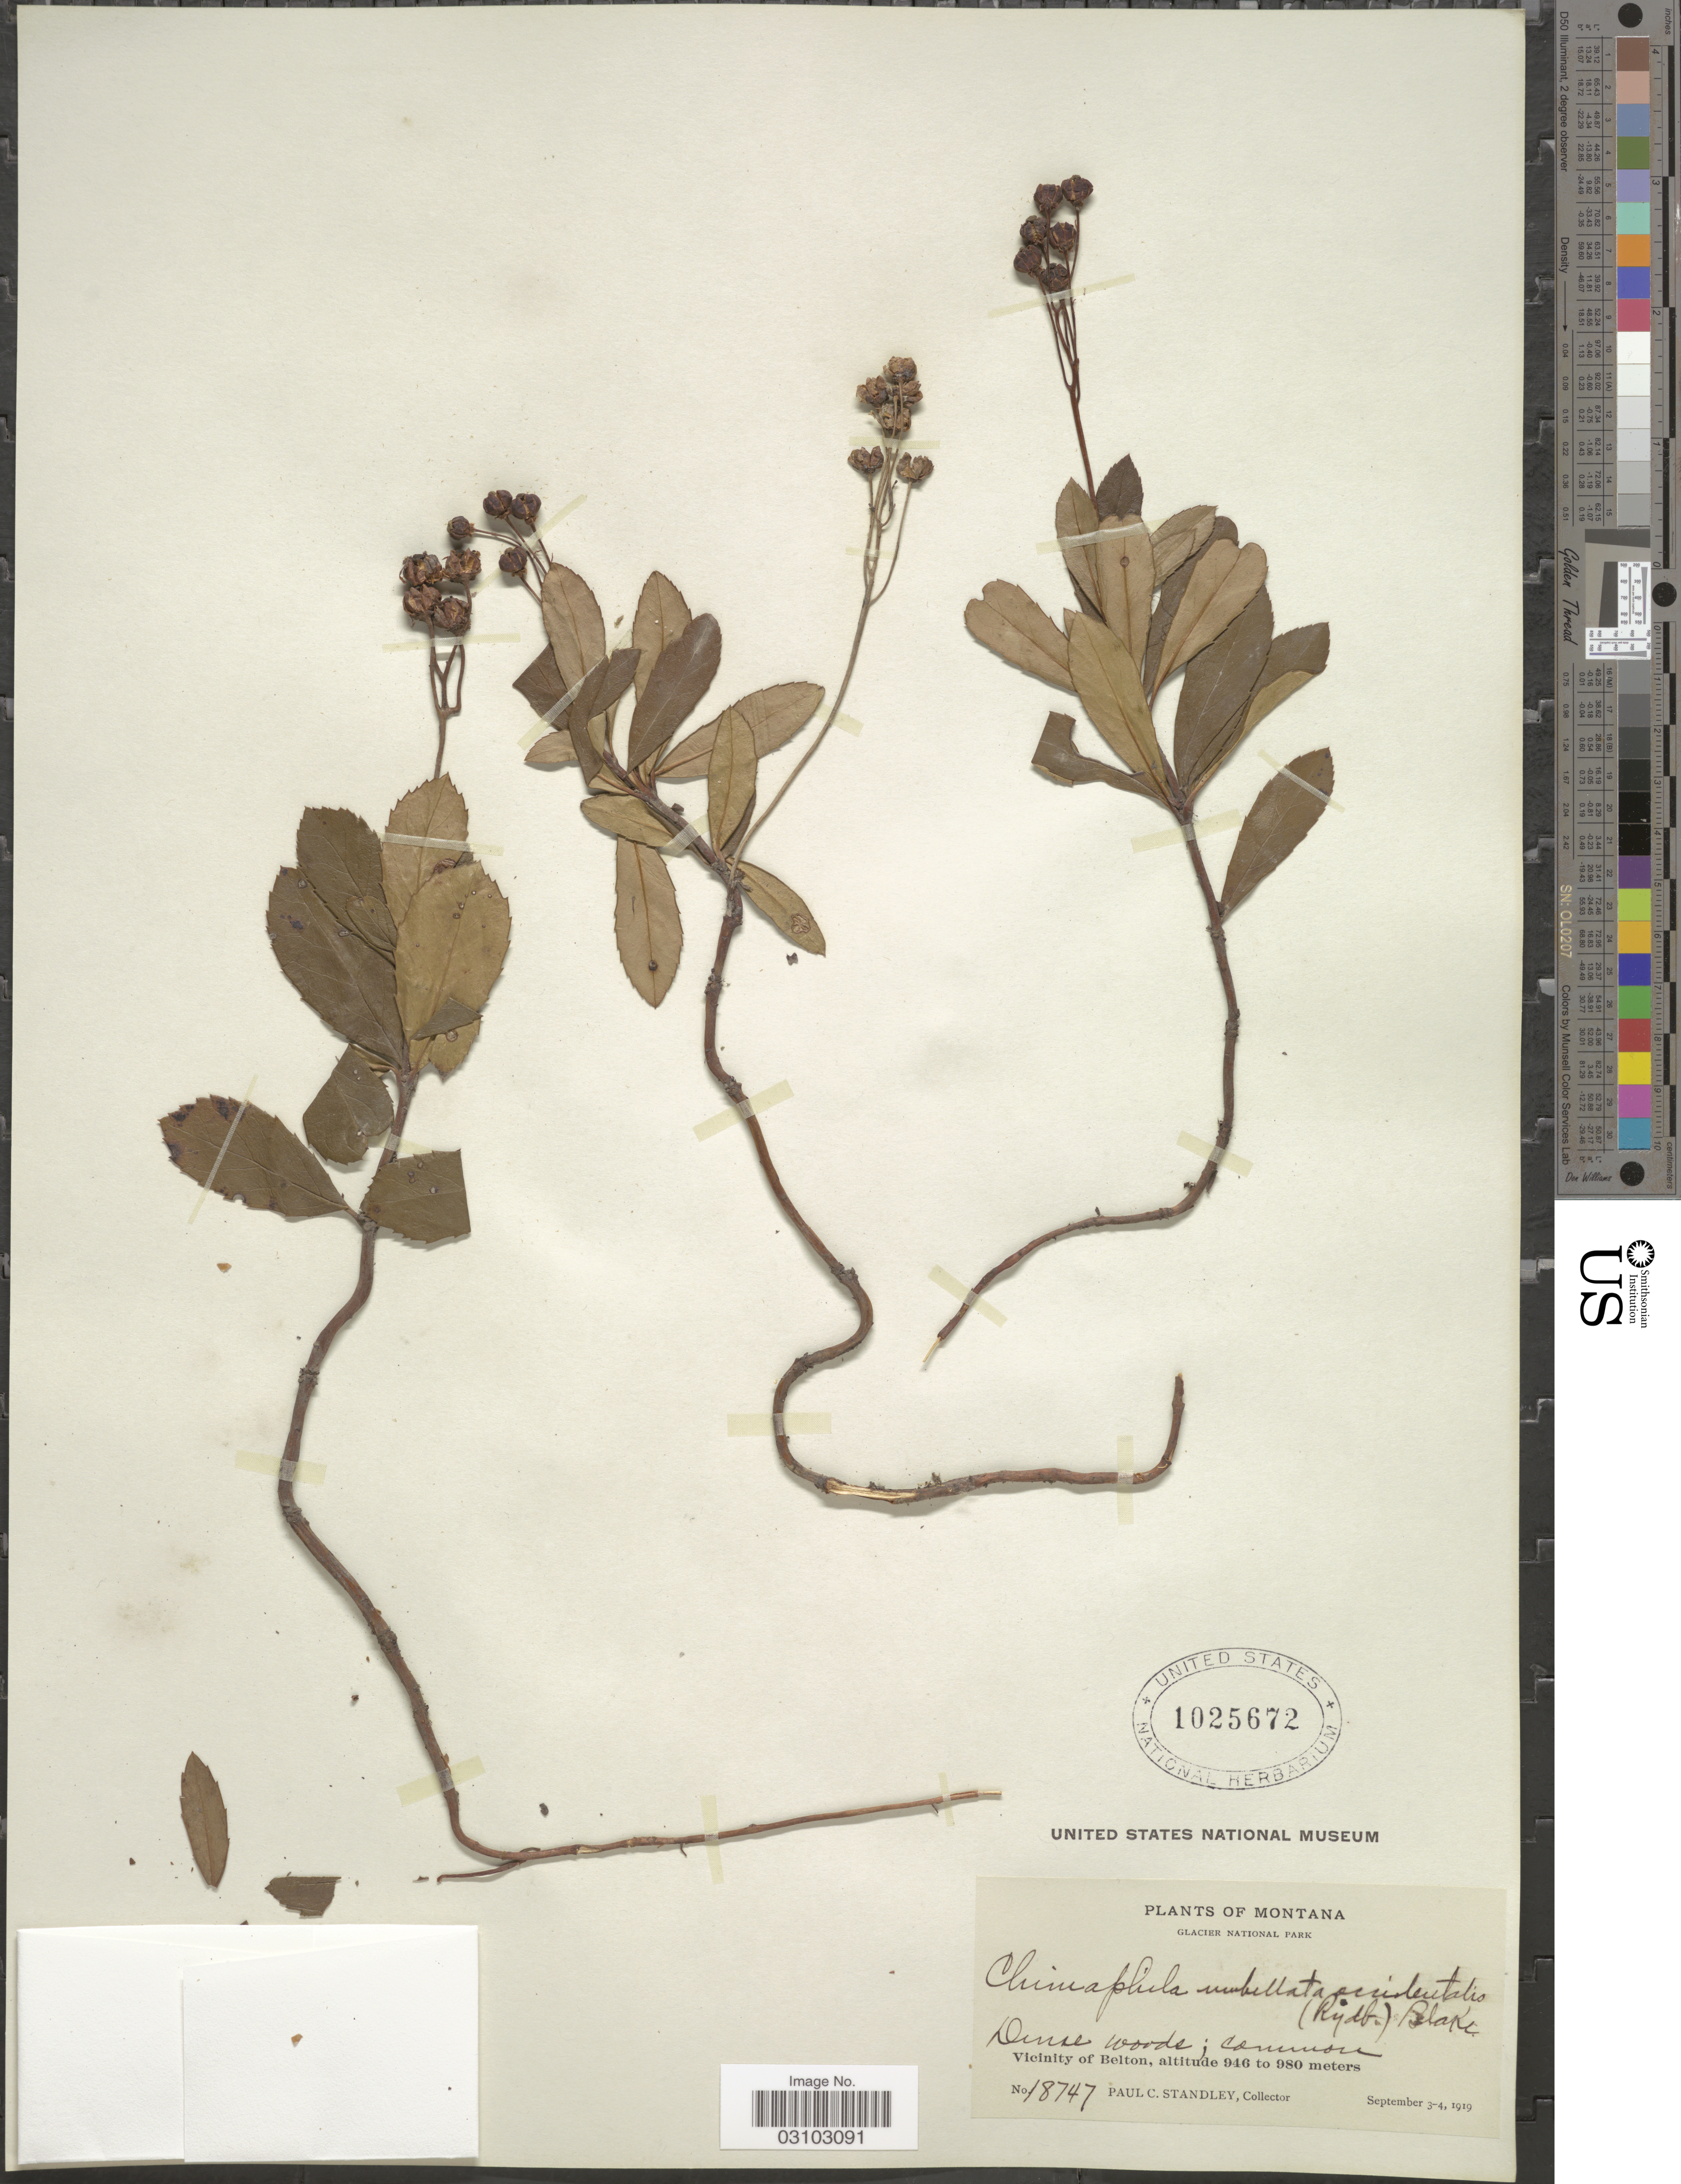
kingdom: Plantae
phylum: Tracheophyta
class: Magnoliopsida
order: Ericales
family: Ericaceae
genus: Chimaphila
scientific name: Chimaphila umbellata var. occidentalis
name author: (Rydb.) S.F. Blake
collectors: P. C. Standley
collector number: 18747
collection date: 1919-09-03/1919-09-04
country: United States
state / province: Montana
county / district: Flathead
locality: Glacier National Park, Vicinity of Belton.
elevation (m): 946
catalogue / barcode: US 1025672